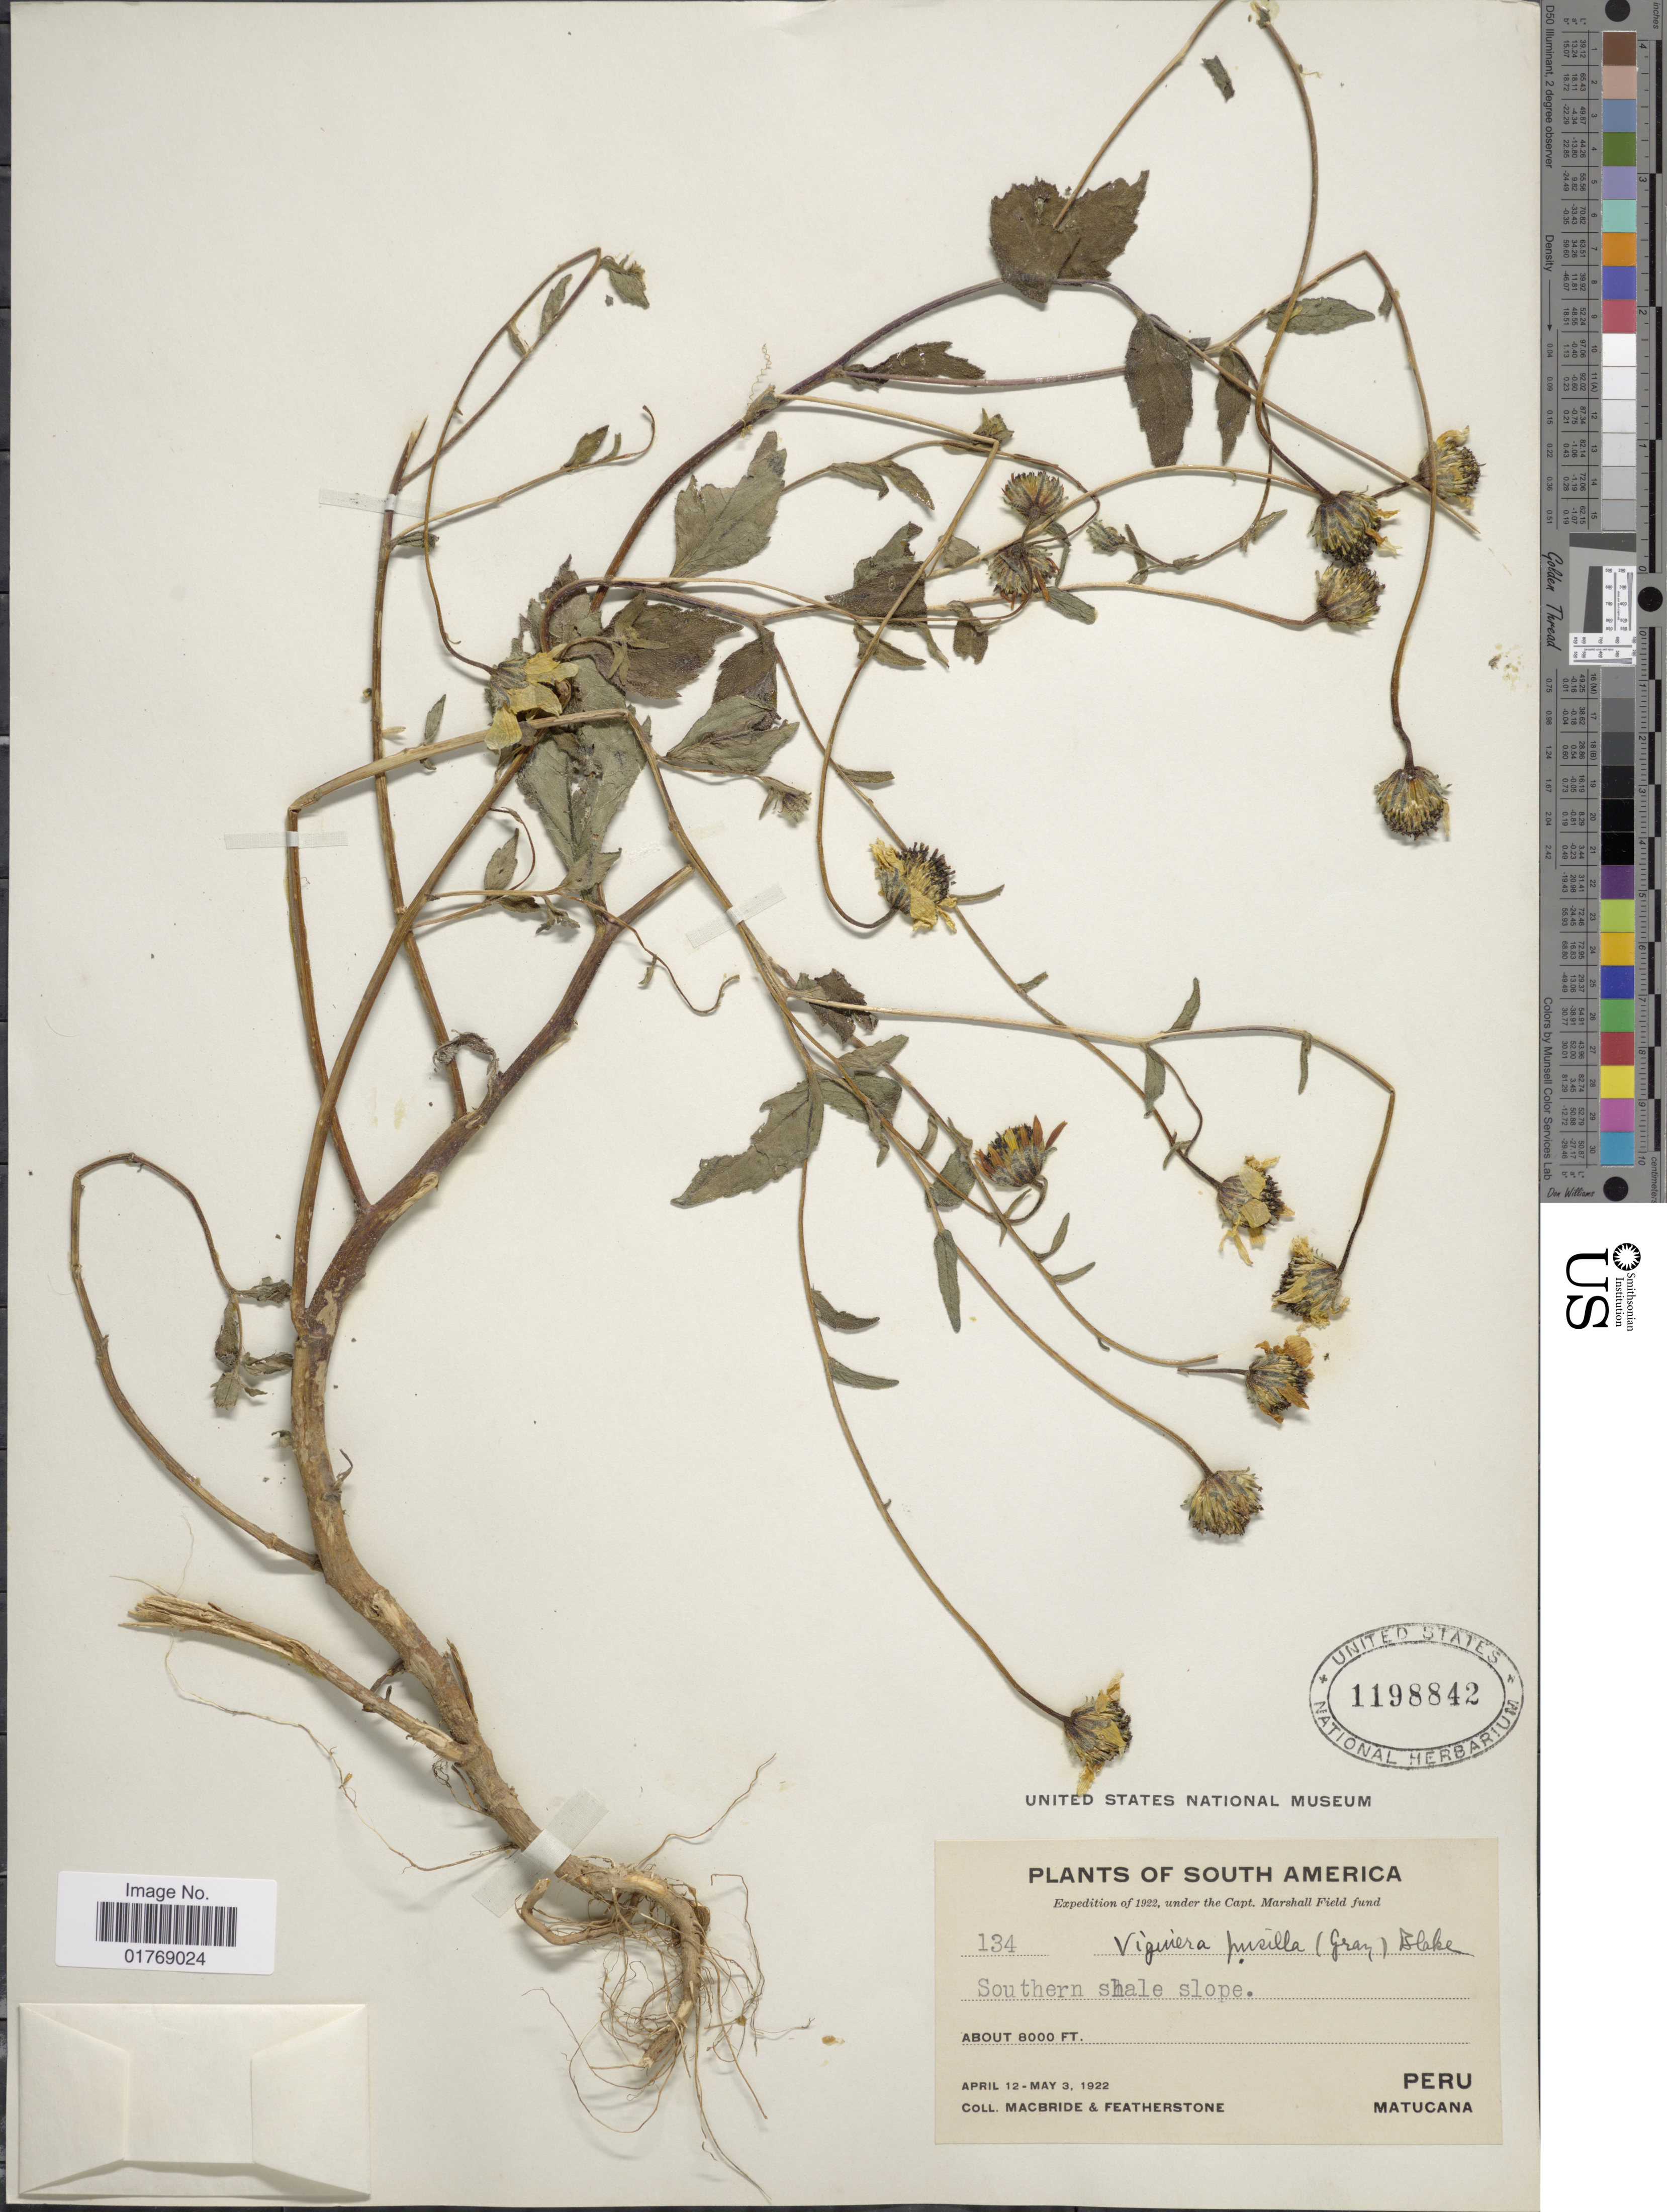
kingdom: Plantae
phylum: Tracheophyta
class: Magnoliopsida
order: Asterales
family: Asteraceae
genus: Viguiera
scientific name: Viguiera pusilla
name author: (A. Gray) S.F. Blake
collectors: Macbride, -- & -. Featherstone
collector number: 134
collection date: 1922-04-12/1922-05-03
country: Peru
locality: Southern shale slope. Peru, Matucana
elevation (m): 2438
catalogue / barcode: US 1198842